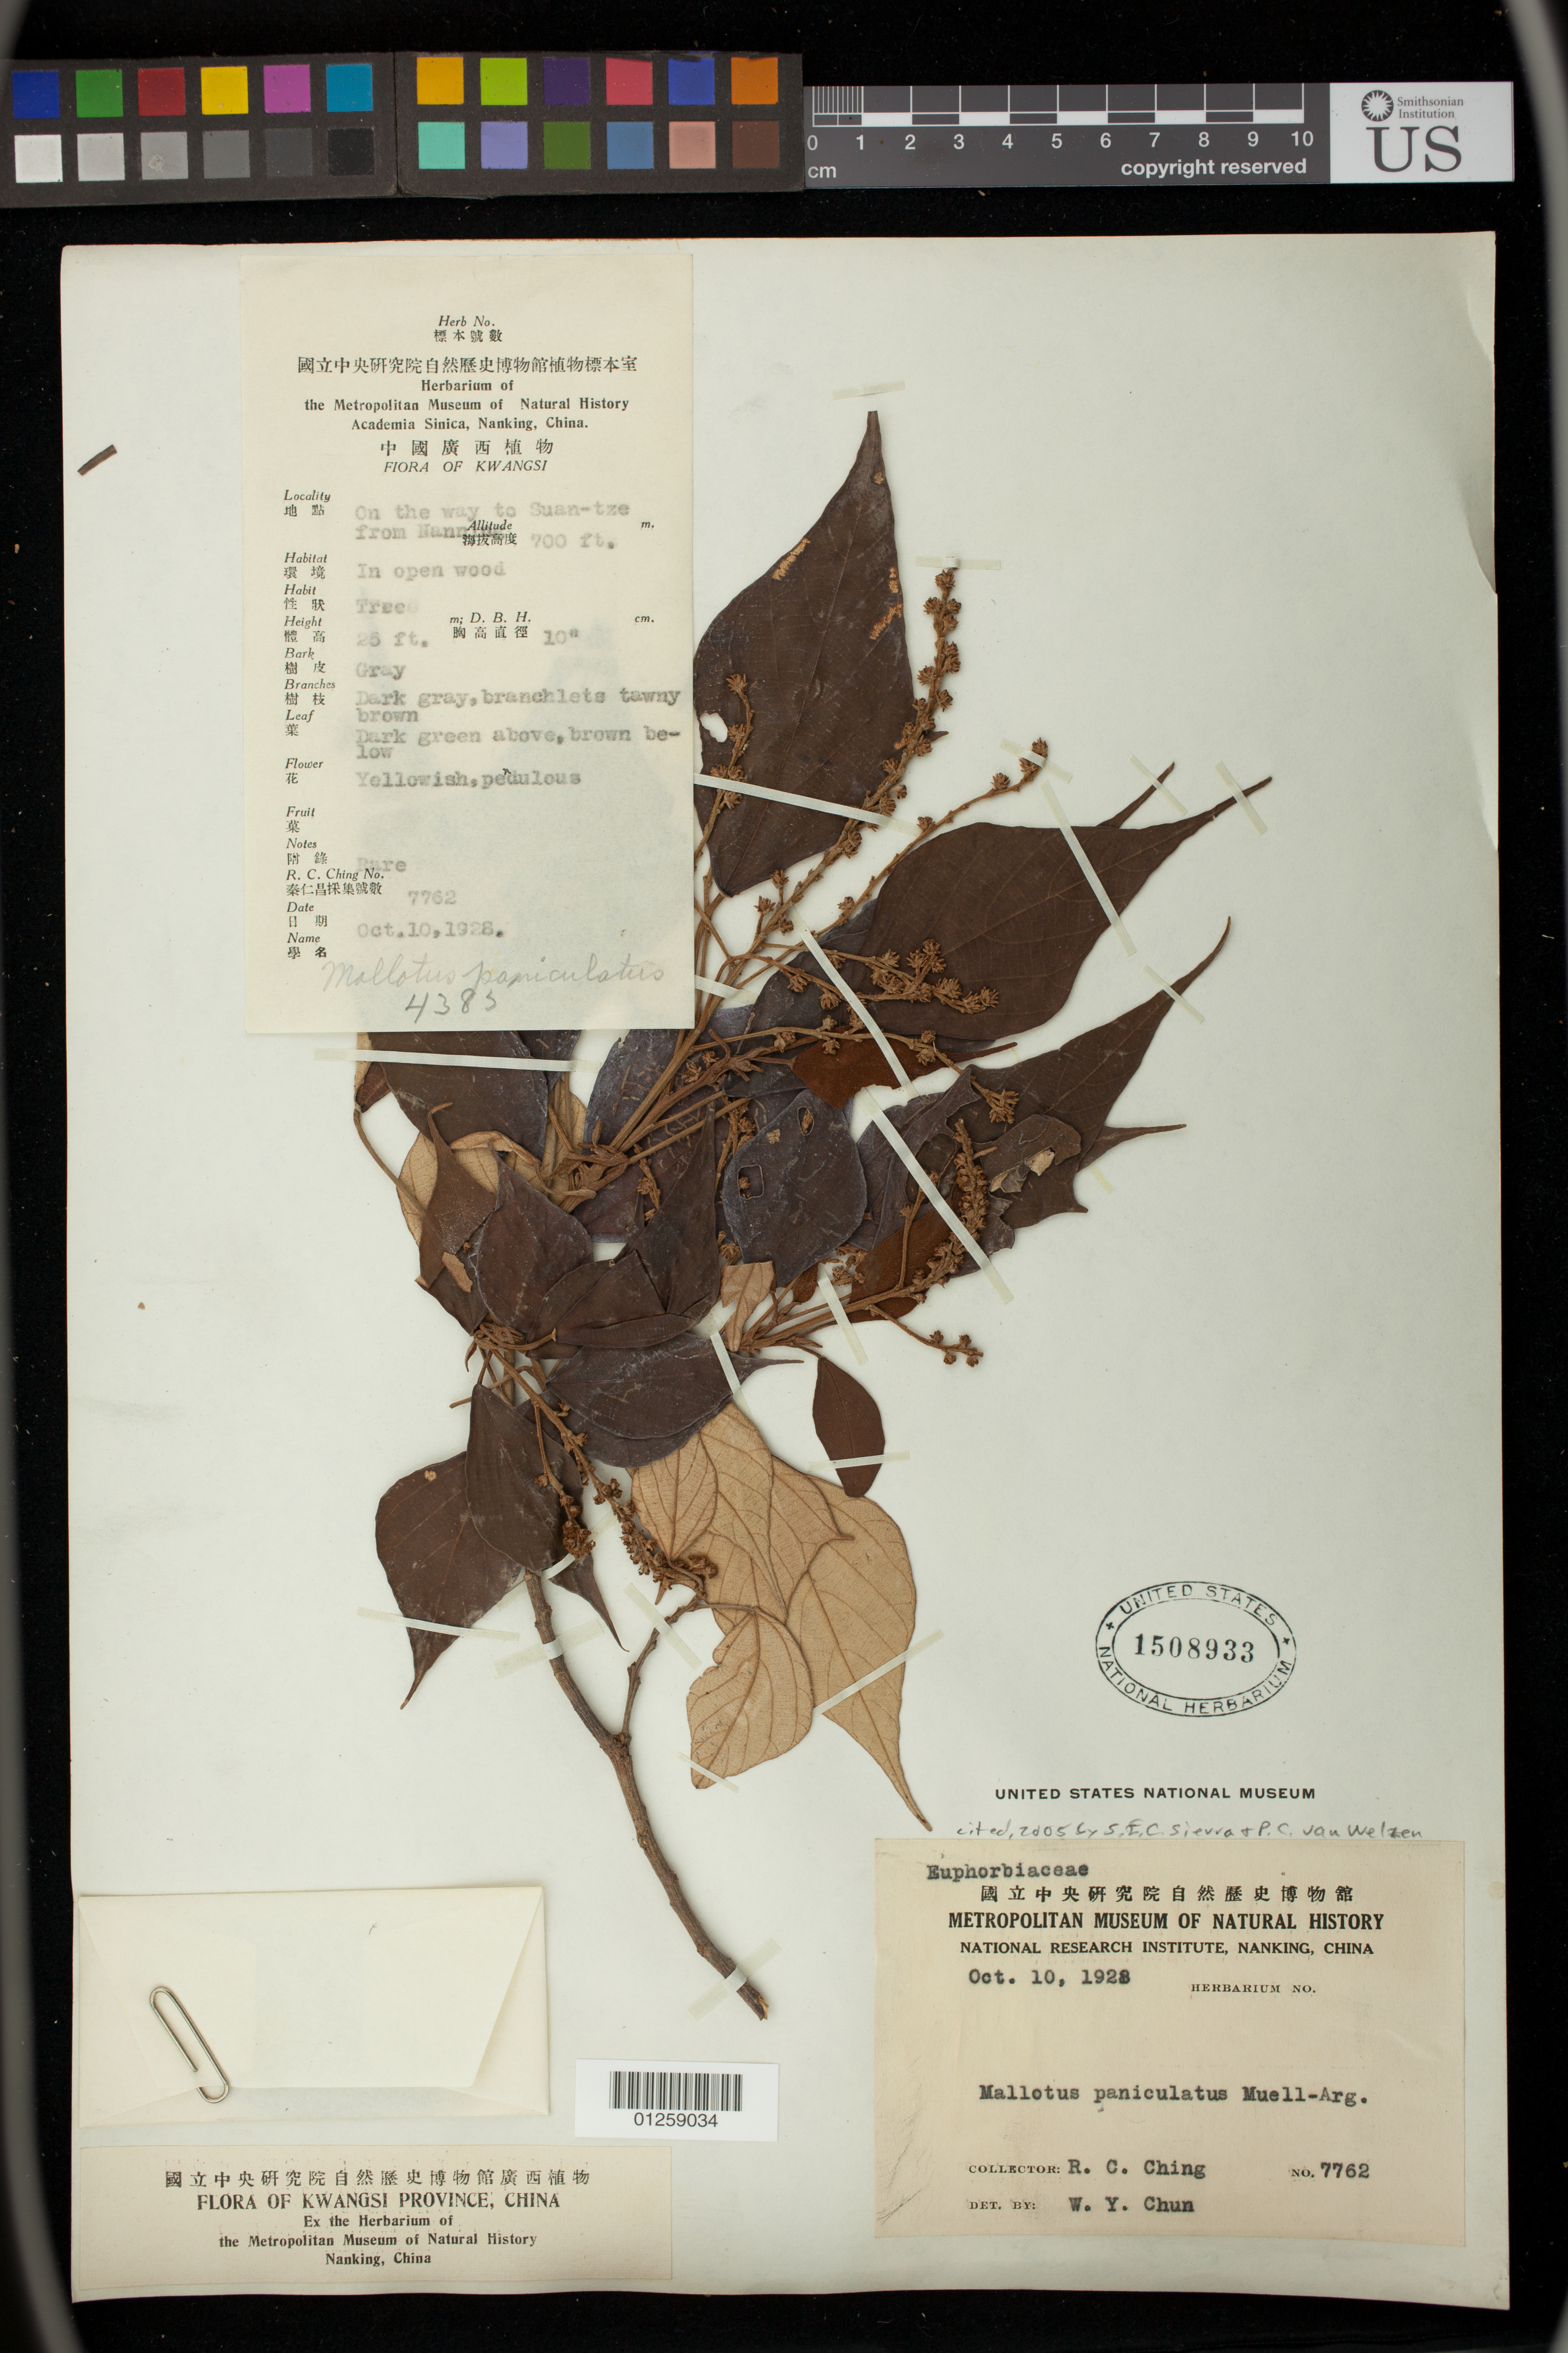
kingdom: Plantae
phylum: Tracheophyta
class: Magnoliopsida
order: Malpighiales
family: Euphorbiaceae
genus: Mallotus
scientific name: Mallotus paniculatus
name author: (Lam.) Müll. Arg.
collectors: R. C. Ching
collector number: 7762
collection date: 1928-10-10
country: China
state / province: Jiangxi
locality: On the way to Suan-tze from Nanning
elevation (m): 213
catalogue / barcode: US 1508933